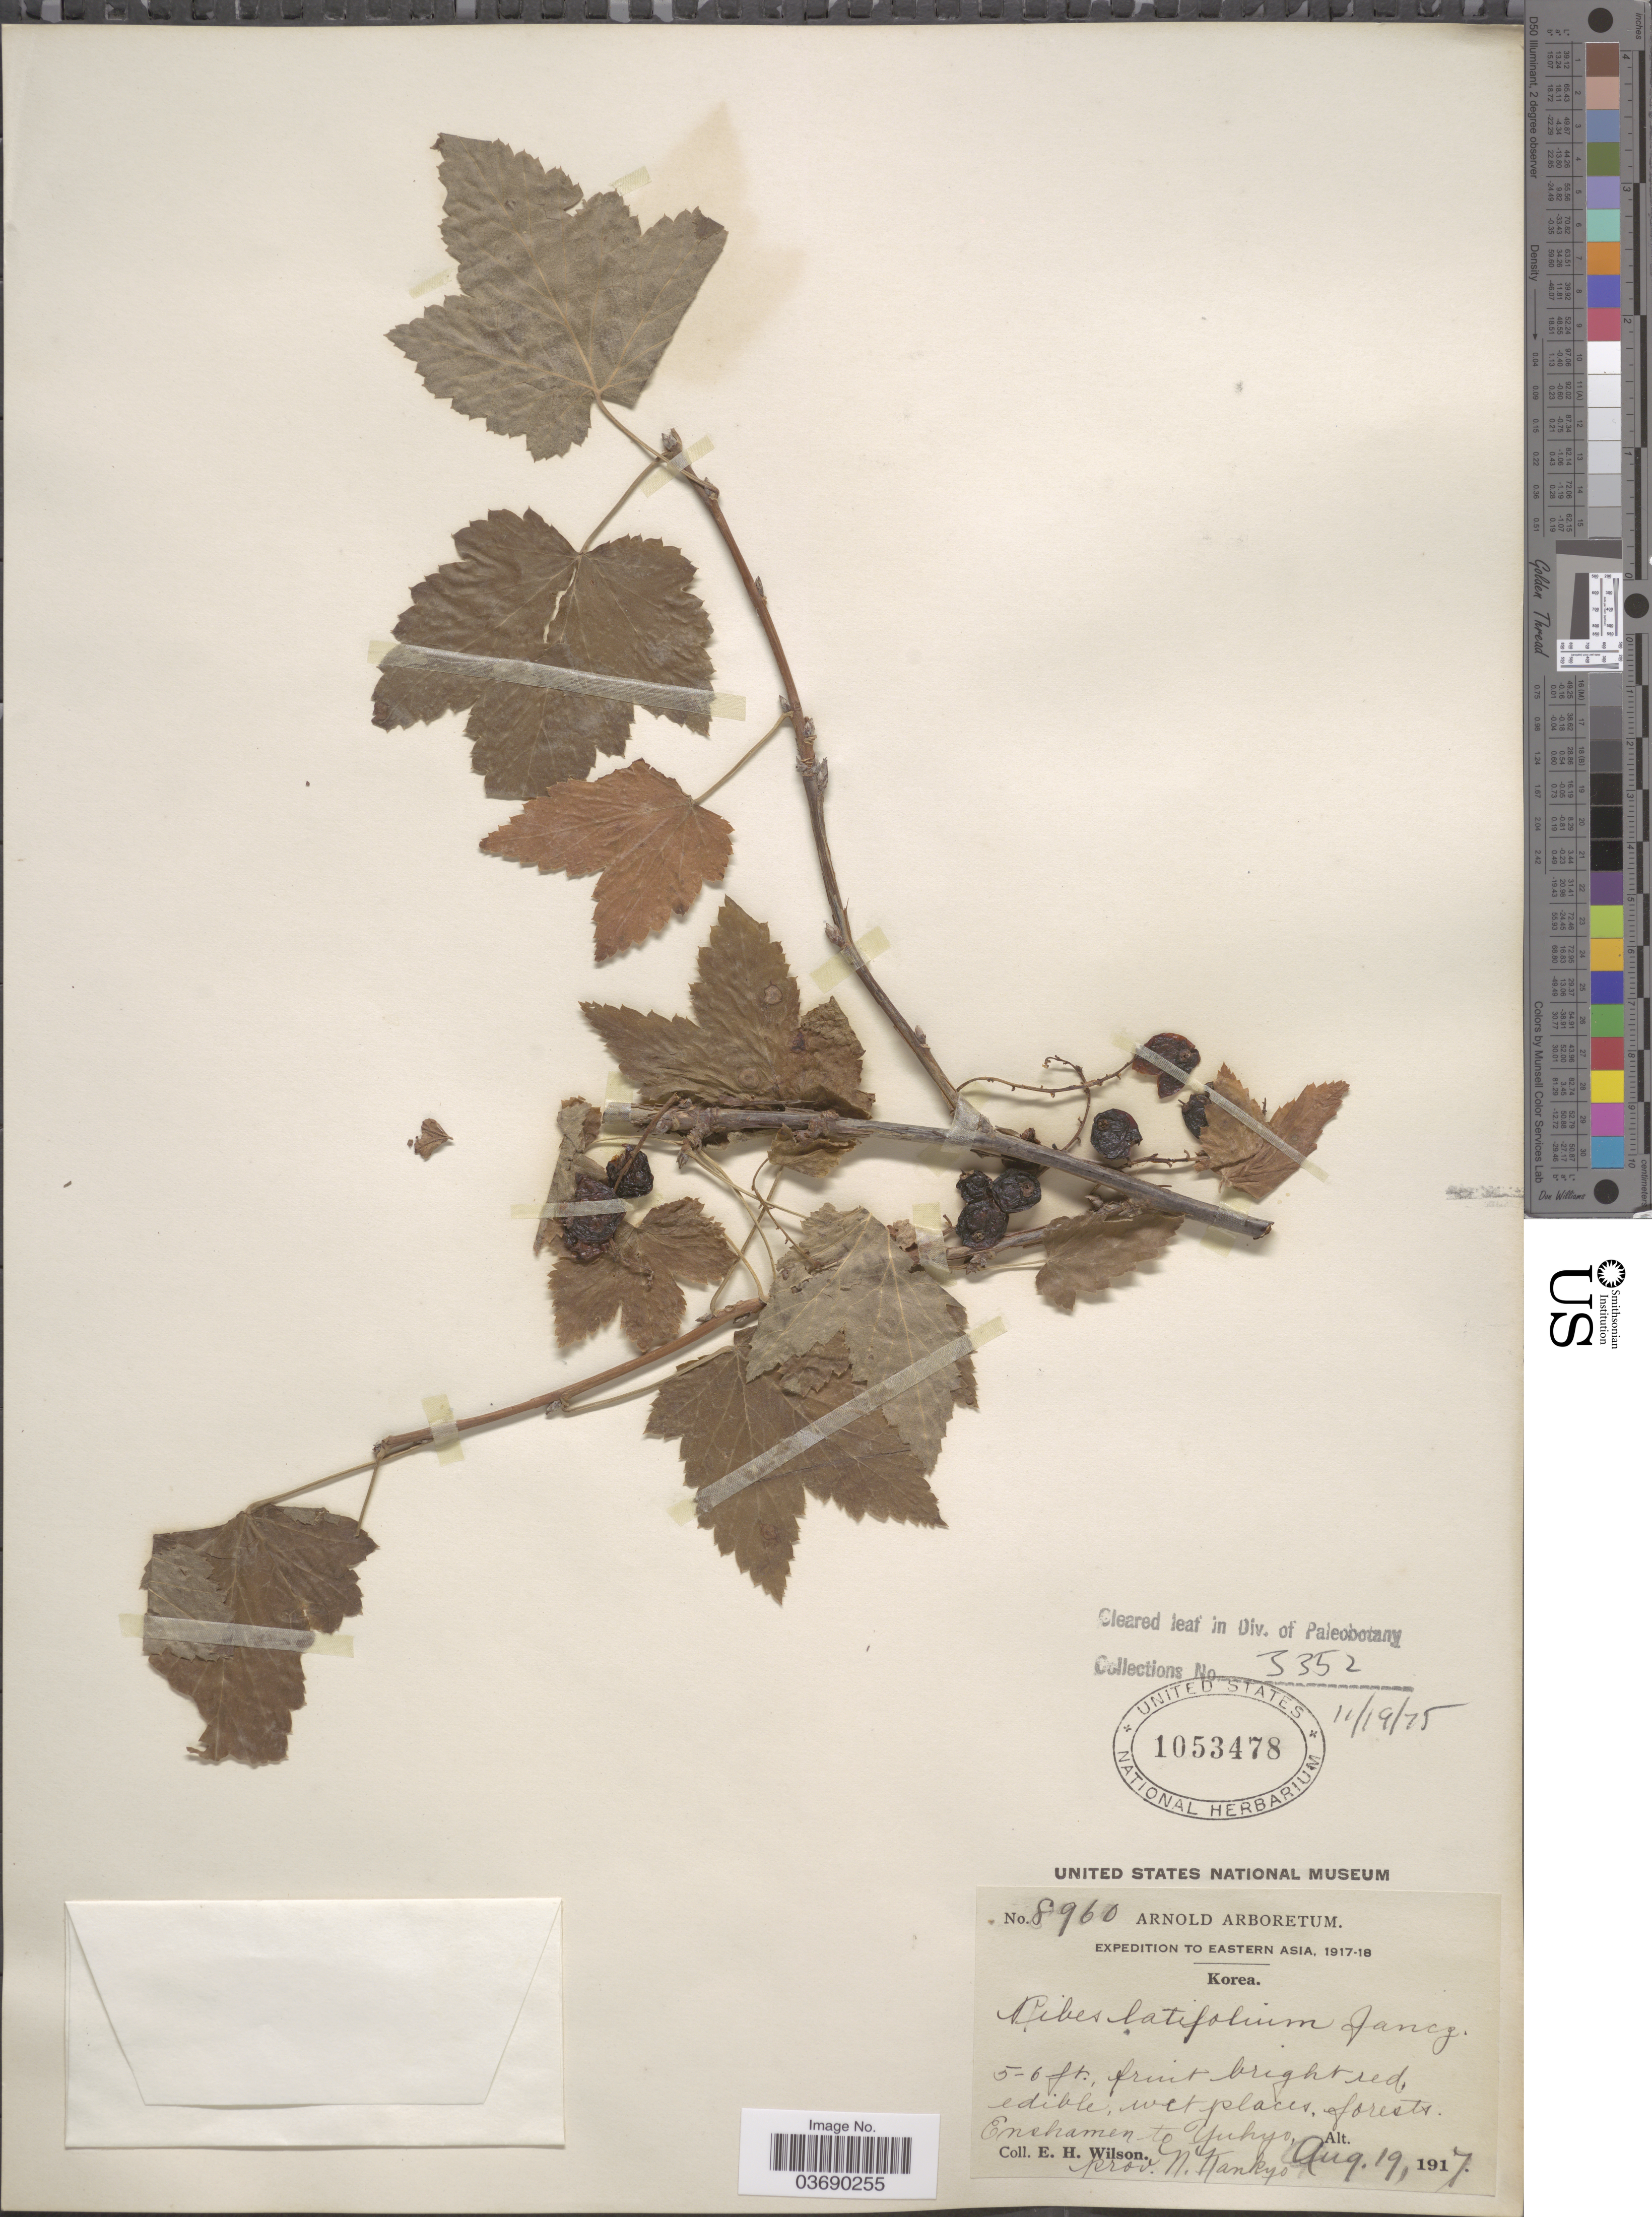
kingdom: Plantae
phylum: Tracheophyta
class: Magnoliopsida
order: Saxifragales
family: Grossulariaceae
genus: Ribes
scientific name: Ribes latifolium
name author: Jancz.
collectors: E. Wilson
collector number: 8960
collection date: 1917-08-19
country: North Korea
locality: Eastern Asia. Korea. Enshamen to Yuhyo, prov. N. Kankyo.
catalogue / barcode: US 1053478